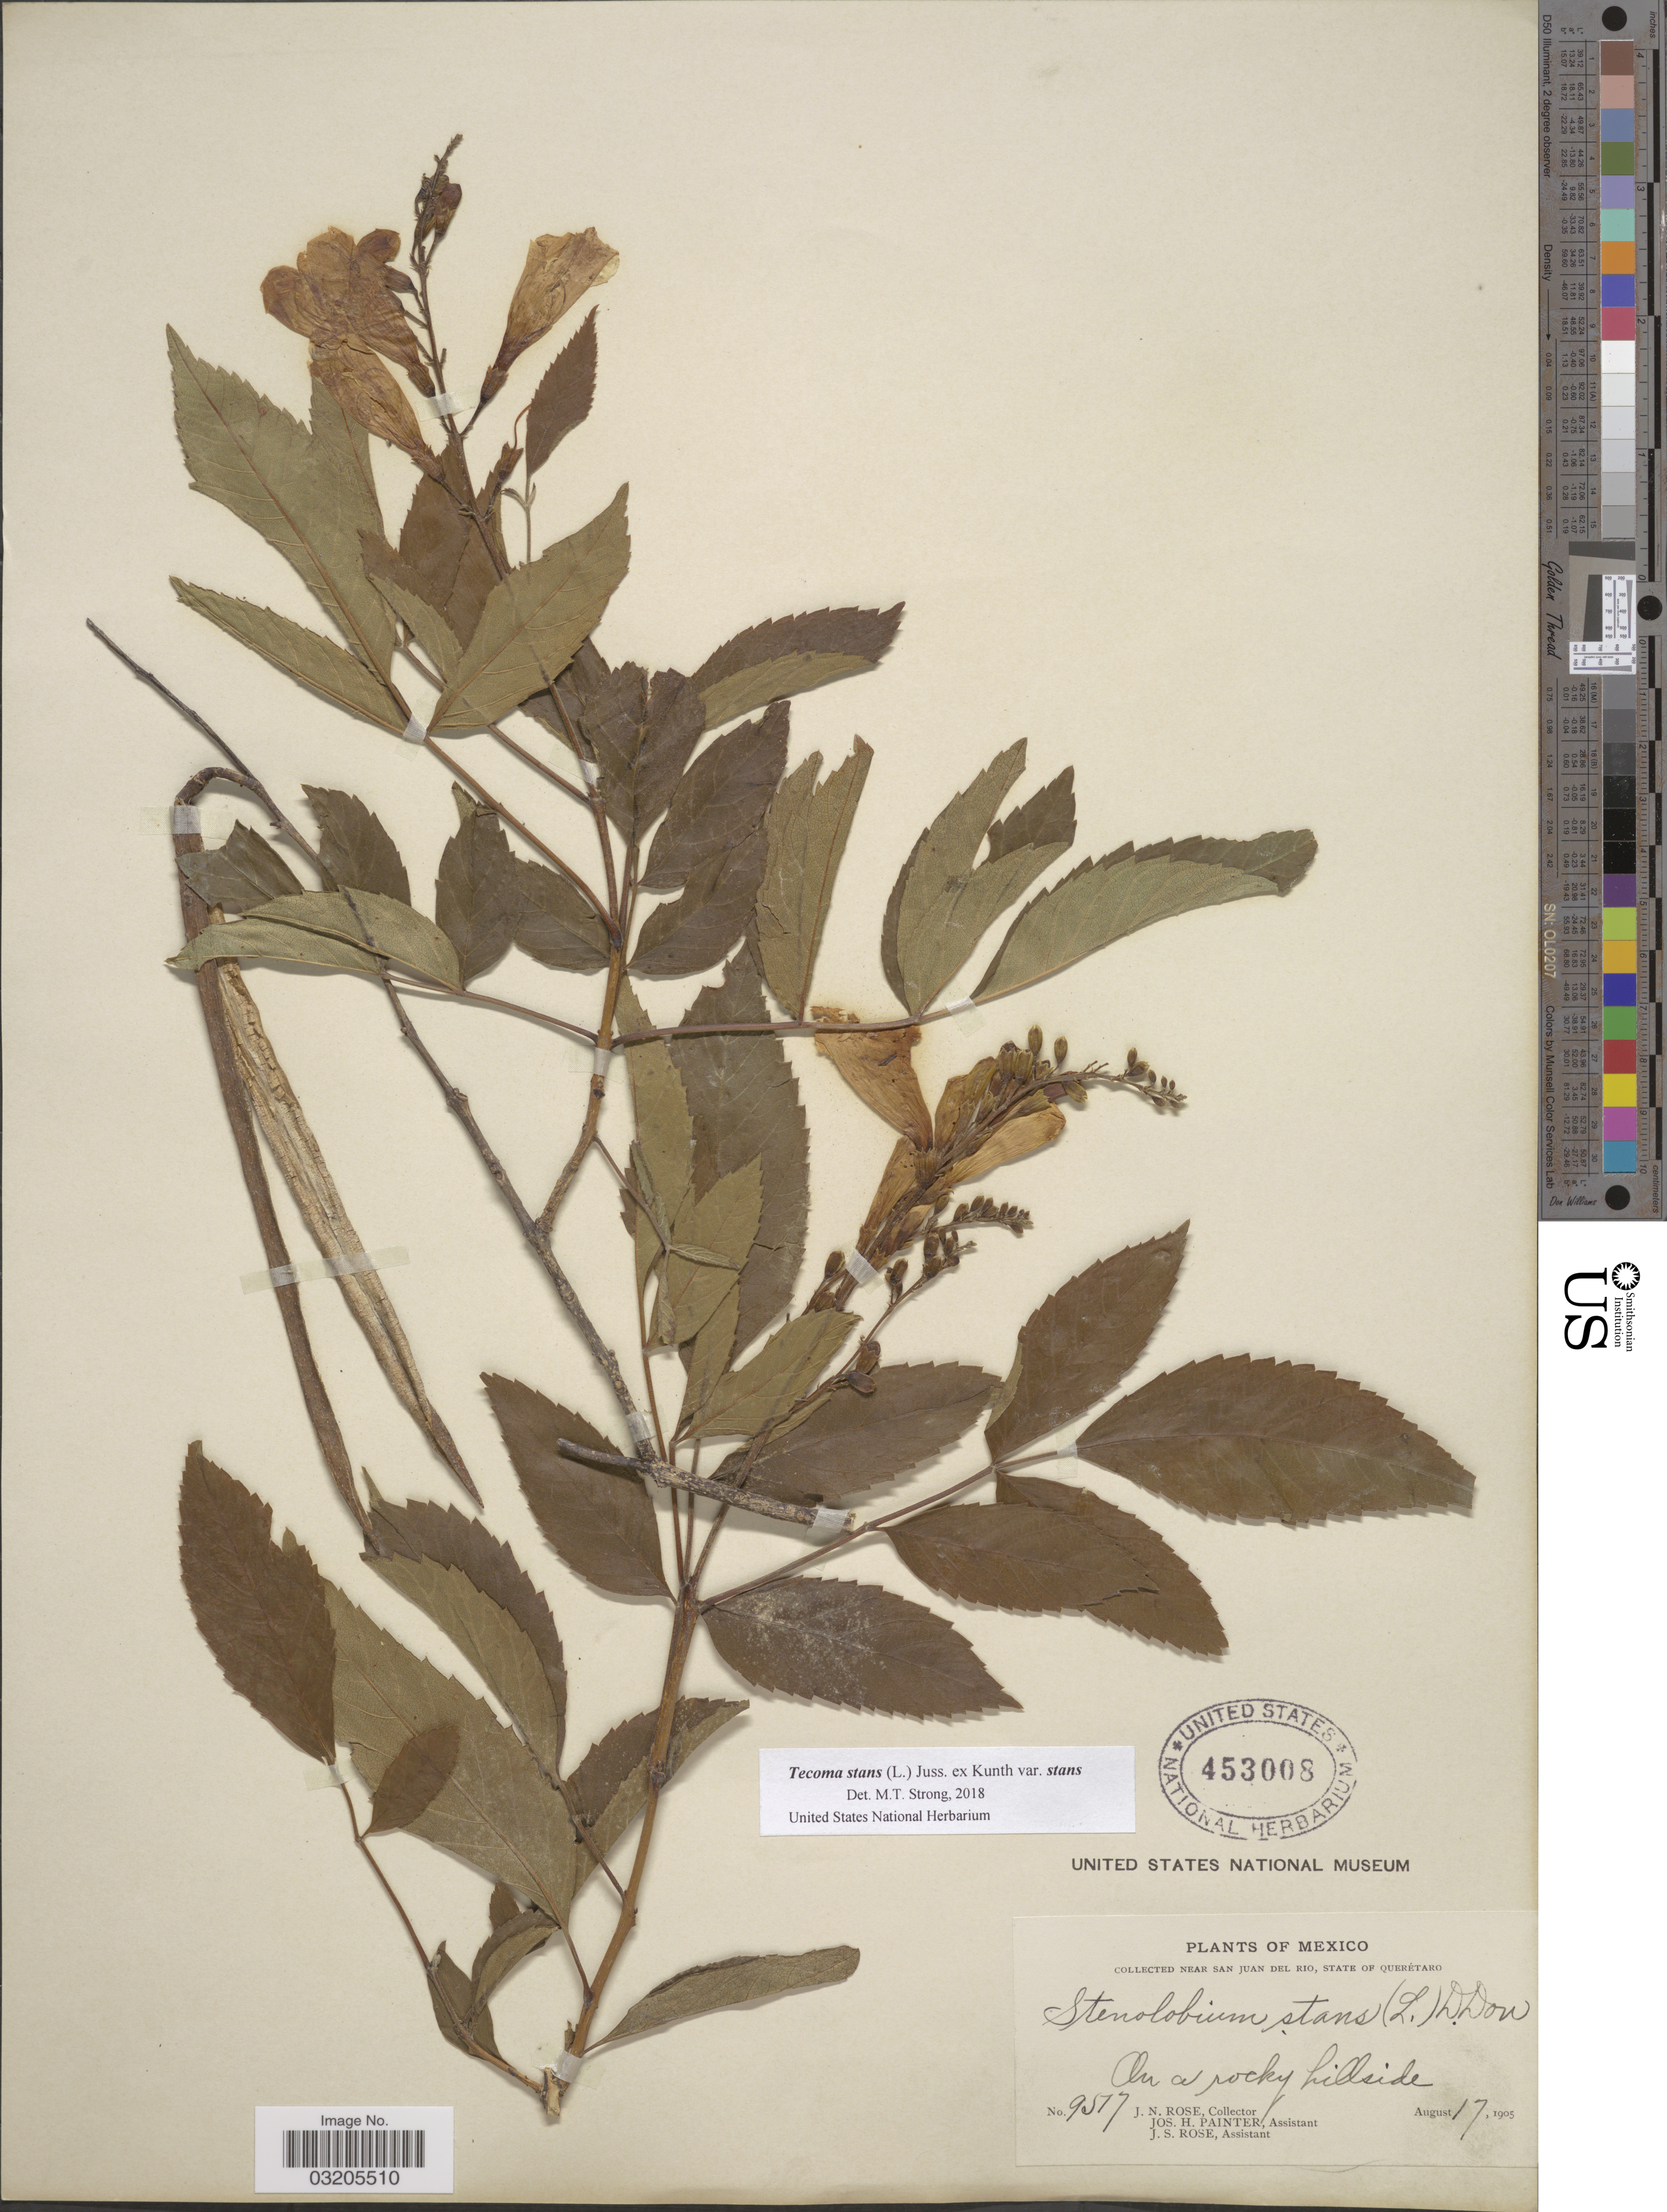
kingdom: Plantae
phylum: Tracheophyta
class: Magnoliopsida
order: Lamiales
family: Bignoniaceae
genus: Tecoma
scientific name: Tecoma stans var. stans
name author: (L.) Juss. ex Kunth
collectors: J. N. Rose, J. H. Painter & J. S. Rose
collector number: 9517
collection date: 1905-08-17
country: Mexico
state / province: Querétaro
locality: Near San Juan del Rio.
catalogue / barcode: US 453008